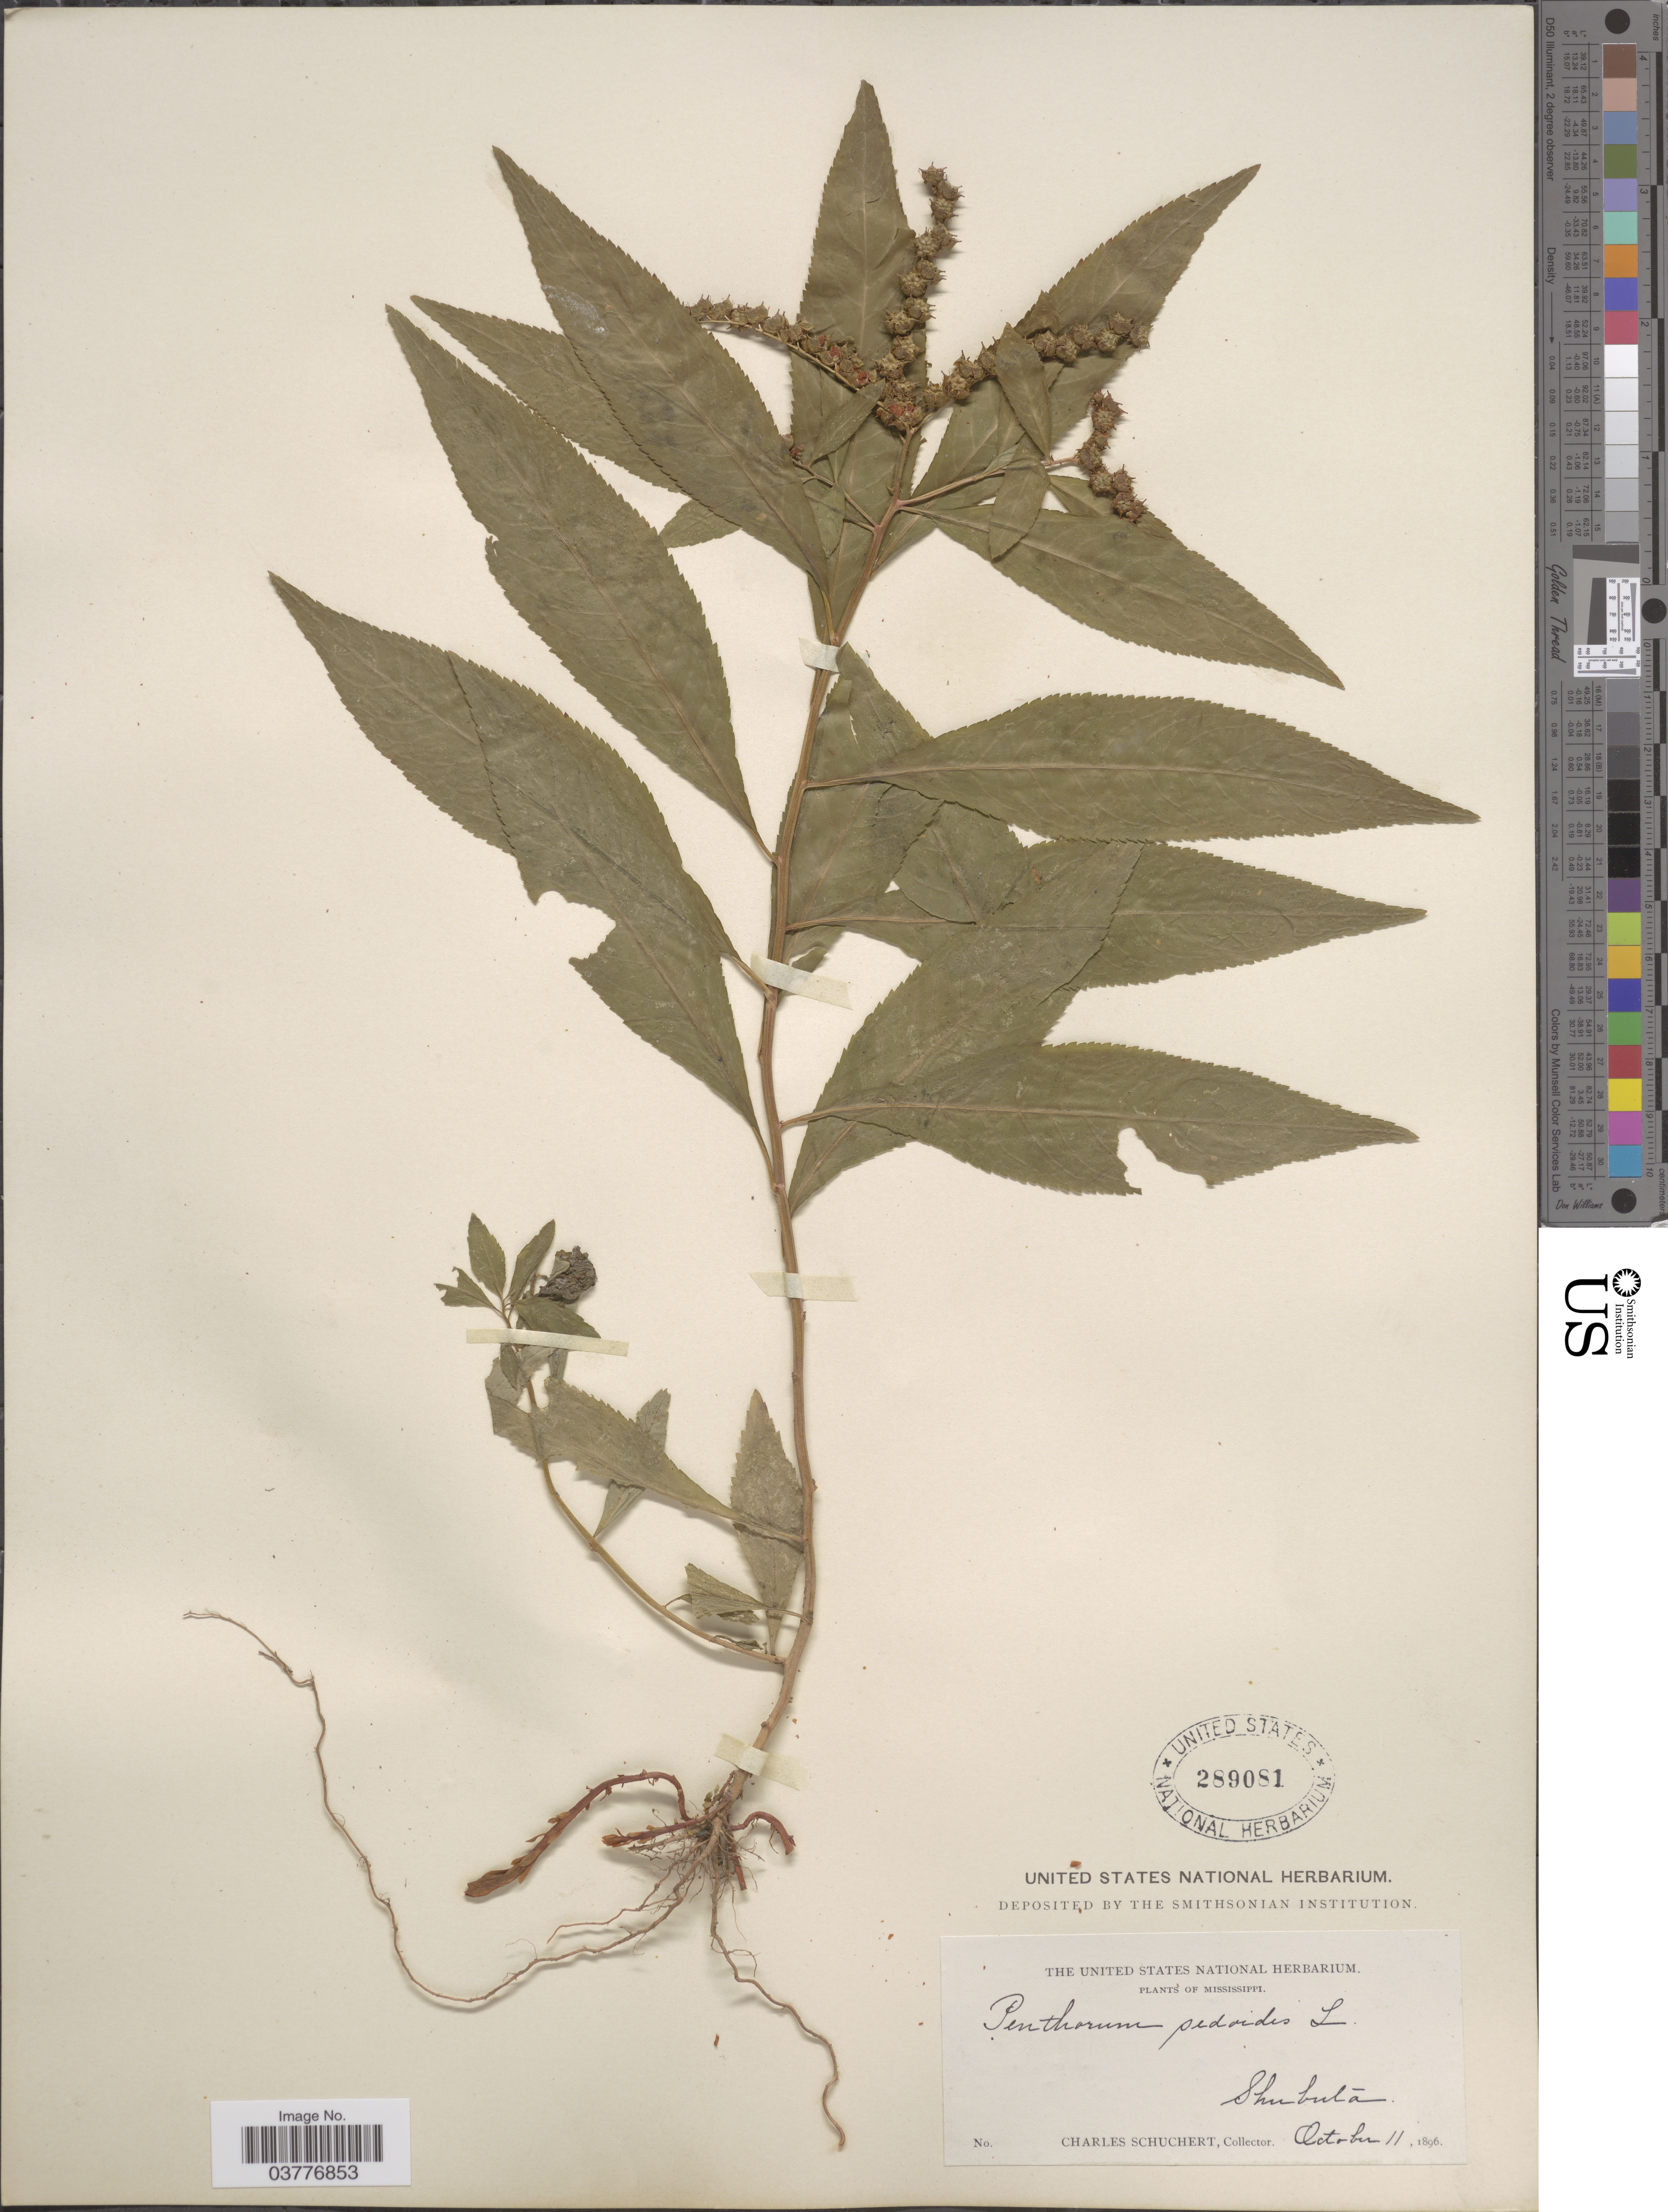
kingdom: Plantae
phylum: Tracheophyta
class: Magnoliopsida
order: Saxifragales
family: Penthoraceae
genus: Penthorum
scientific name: Penthorum sedoides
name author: L.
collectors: C. Schuchert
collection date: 1896-10-11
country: United States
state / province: Mississippi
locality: Shubuta.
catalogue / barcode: US 289081